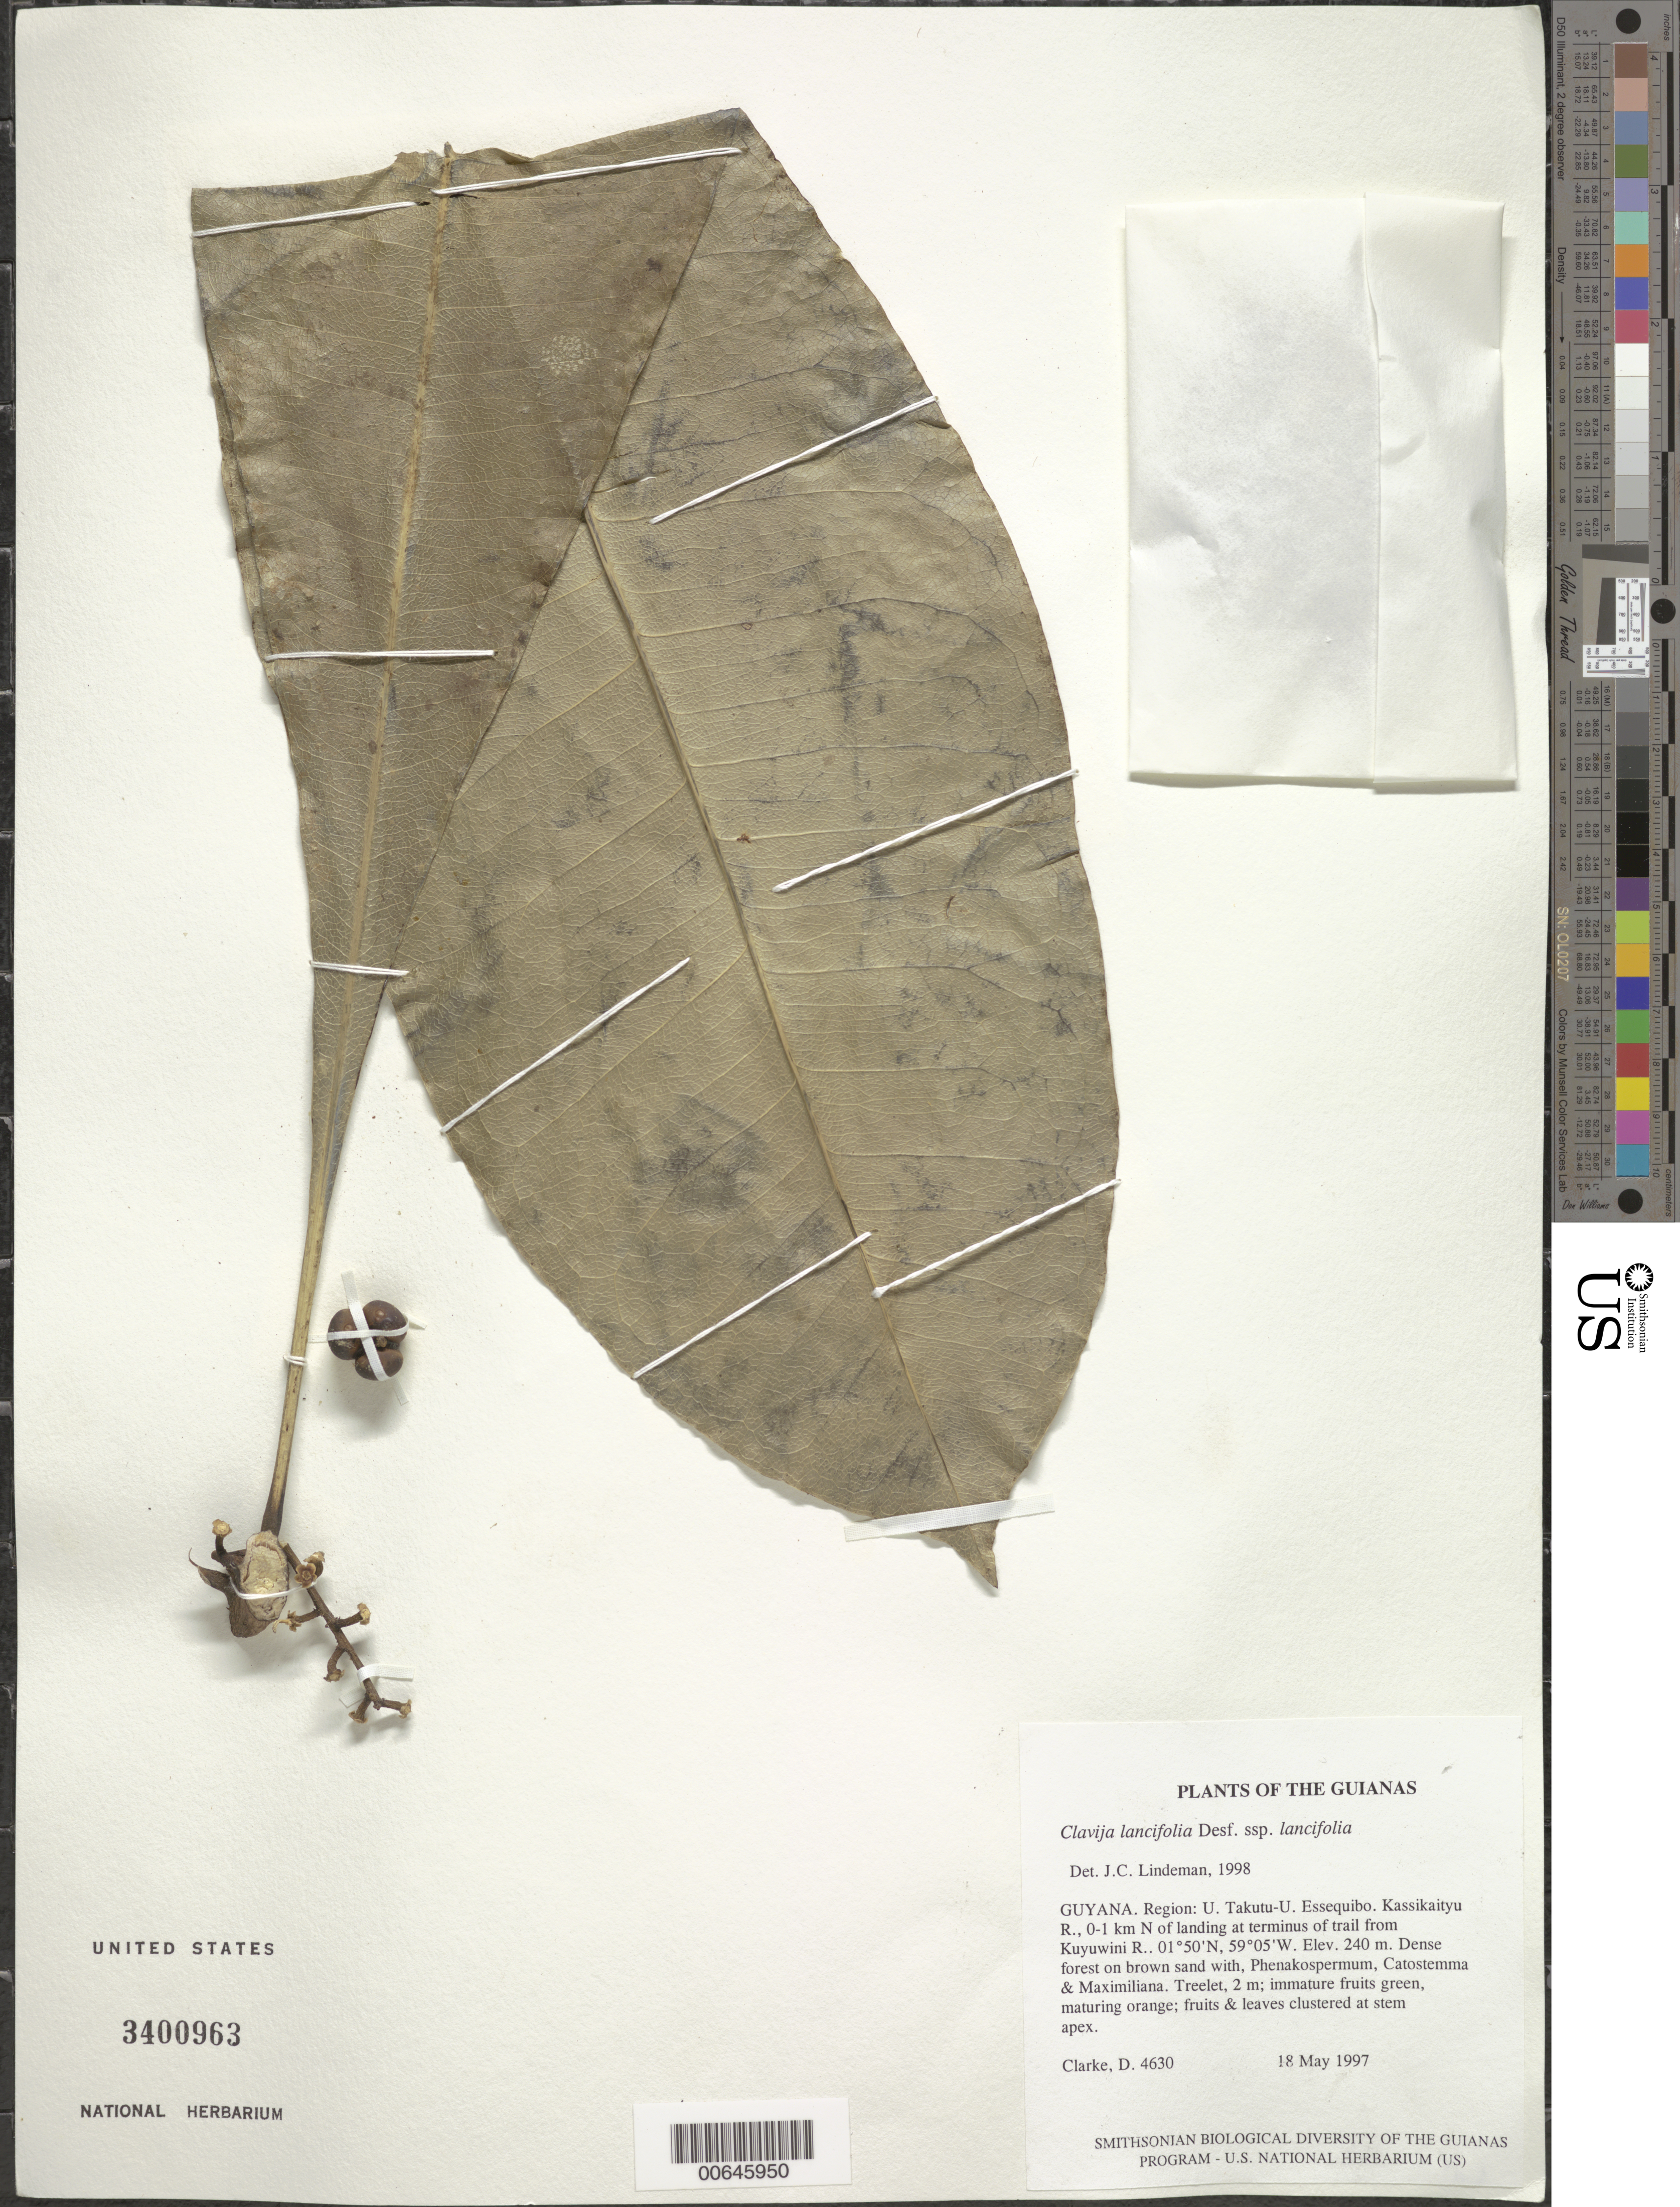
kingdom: Plantae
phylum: Tracheophyta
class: Magnoliopsida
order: Ericales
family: Primulaceae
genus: Clavija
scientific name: Clavija lancifolia subsp. lancifolia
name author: Desf.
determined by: Lindeman, J. C.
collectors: H. D. Clarke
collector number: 4630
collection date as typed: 18 May 1997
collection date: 1997-05-18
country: Guyana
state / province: U. Takutu-U. Essequibo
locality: Kassikaityu R., 0-1 km N of landing at terminus of trail from Kuyuwini R.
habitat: Dense forest on brown sand with, Phenakospermum, Catostemma & Maximiliana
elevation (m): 240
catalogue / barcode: US 3400963